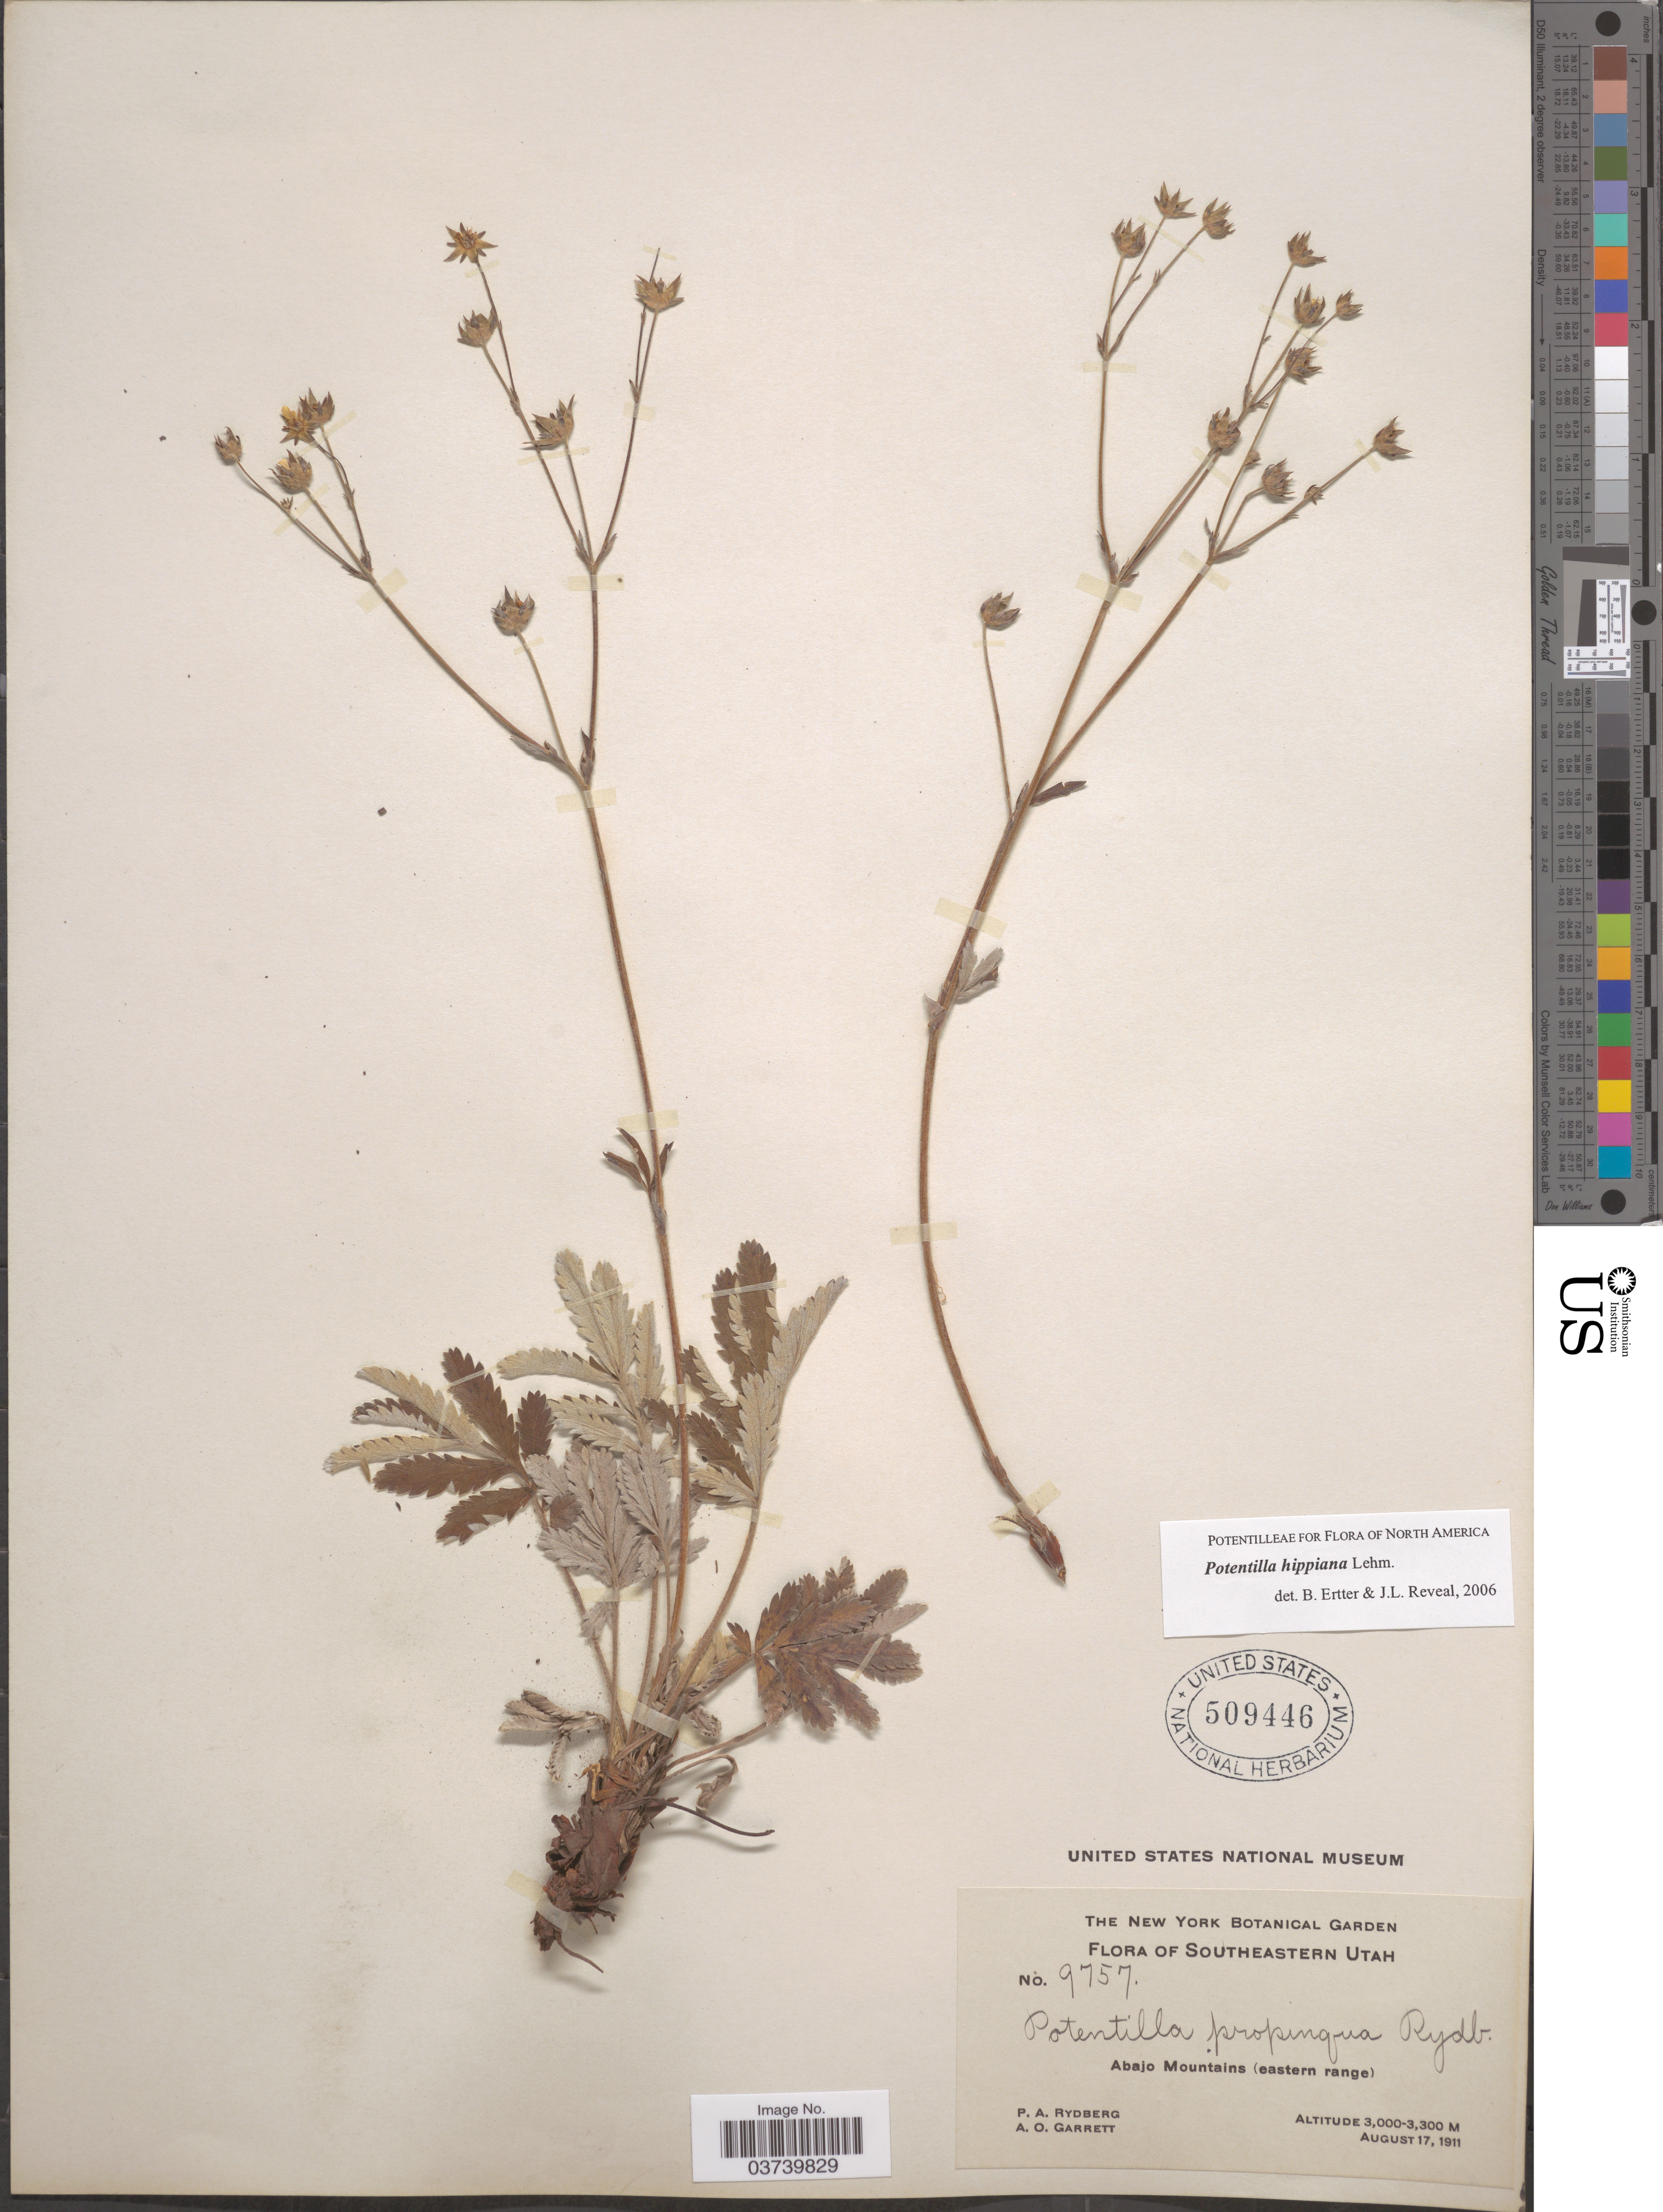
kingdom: Plantae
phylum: Tracheophyta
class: Magnoliopsida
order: Rosales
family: Rosaceae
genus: Potentilla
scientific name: Potentilla hippiana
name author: Lehm.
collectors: P. A. Rydberg & A. O. Garrett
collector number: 9757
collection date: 1911-08-17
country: United States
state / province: Utah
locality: Southeastern Utah. Abajo Mountains (eastern range).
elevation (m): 3000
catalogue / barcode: US 509446